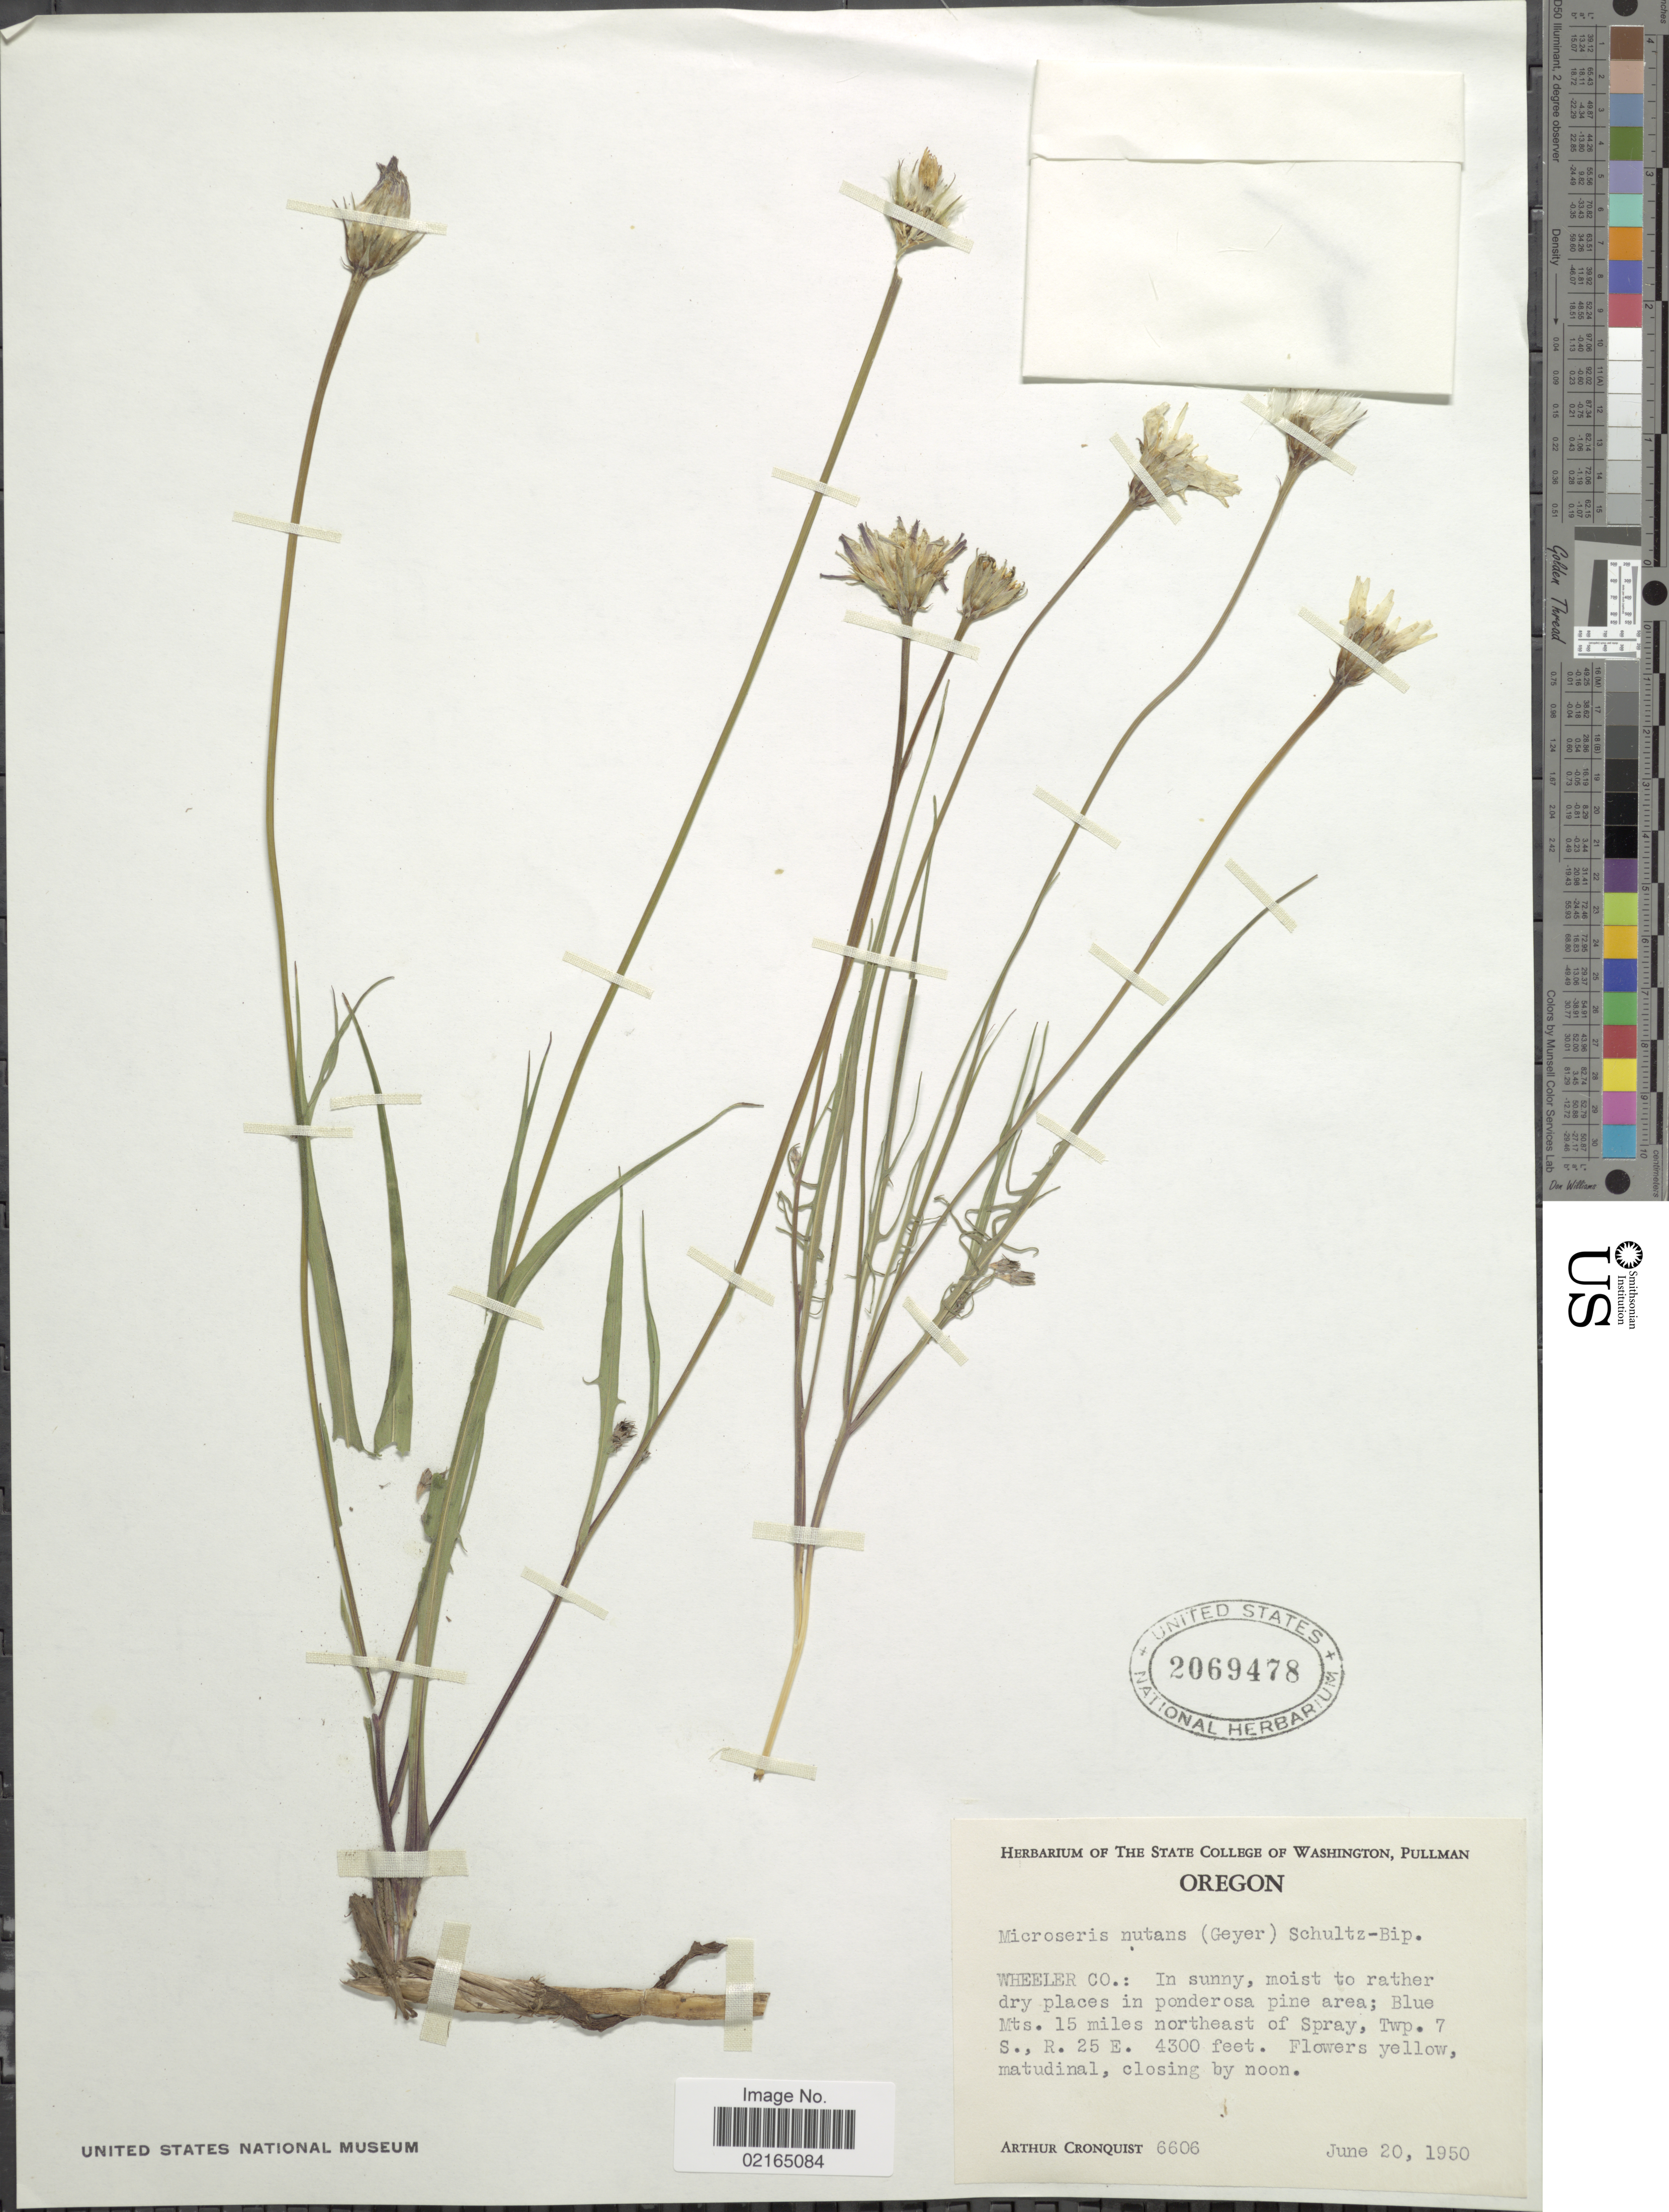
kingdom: Plantae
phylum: Tracheophyta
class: Magnoliopsida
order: Asterales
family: Asteraceae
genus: Microseris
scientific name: Microseris nutans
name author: (Hook.) Sch. Bip.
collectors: A. J. Cronquist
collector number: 6606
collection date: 1950-06-20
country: United States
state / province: Oregon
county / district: Wheeler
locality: Wheeler Co.: in sunny, moist to rather dry places in ponderosa pine area; Blue Mts. 15 miles northeast of spray, Twp. 7 S., R. 25 E.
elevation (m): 1311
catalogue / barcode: US 2069478